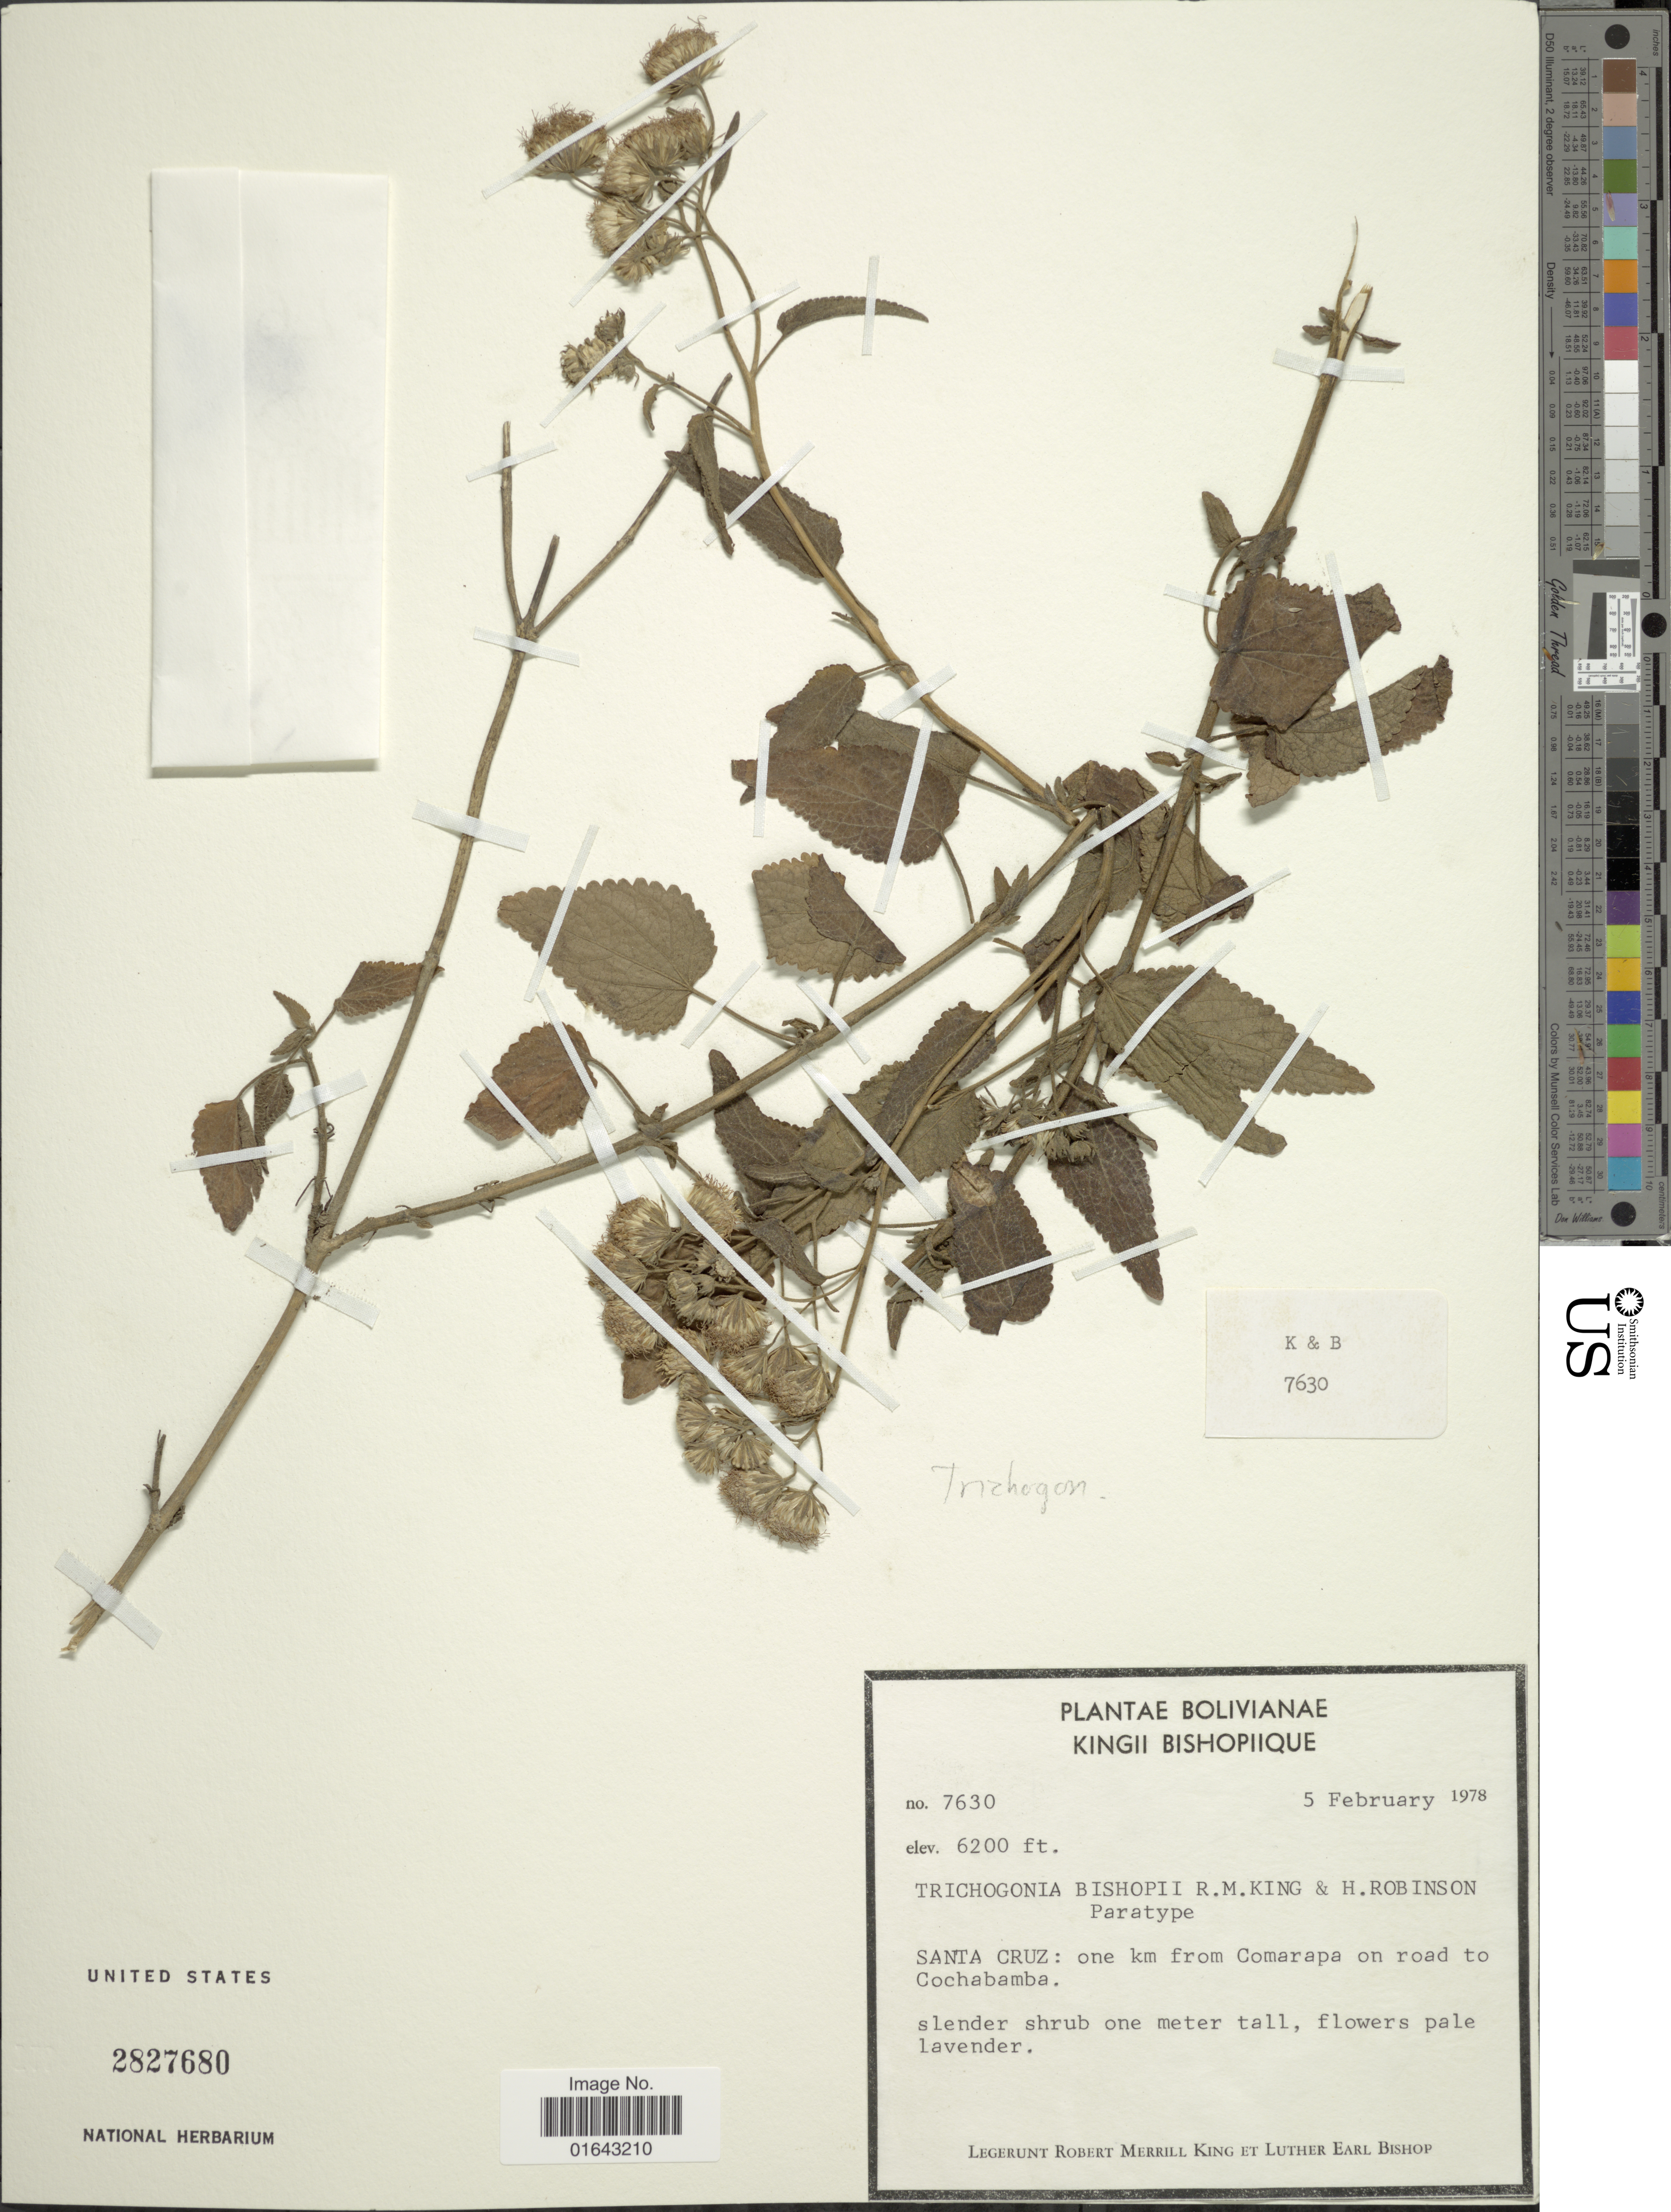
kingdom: Plantae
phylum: Tracheophyta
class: Magnoliopsida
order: Asterales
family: Asteraceae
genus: Trichogonia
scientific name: Trichogonia bishopii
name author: R.M. King & H. Rob.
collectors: R. M. King & L. E. Bishop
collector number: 7630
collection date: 1978-02-05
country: Bolivia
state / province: Santa Cruz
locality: Santa Cruz: one km from Comarapa on road to Cochabamba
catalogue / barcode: US 2827680